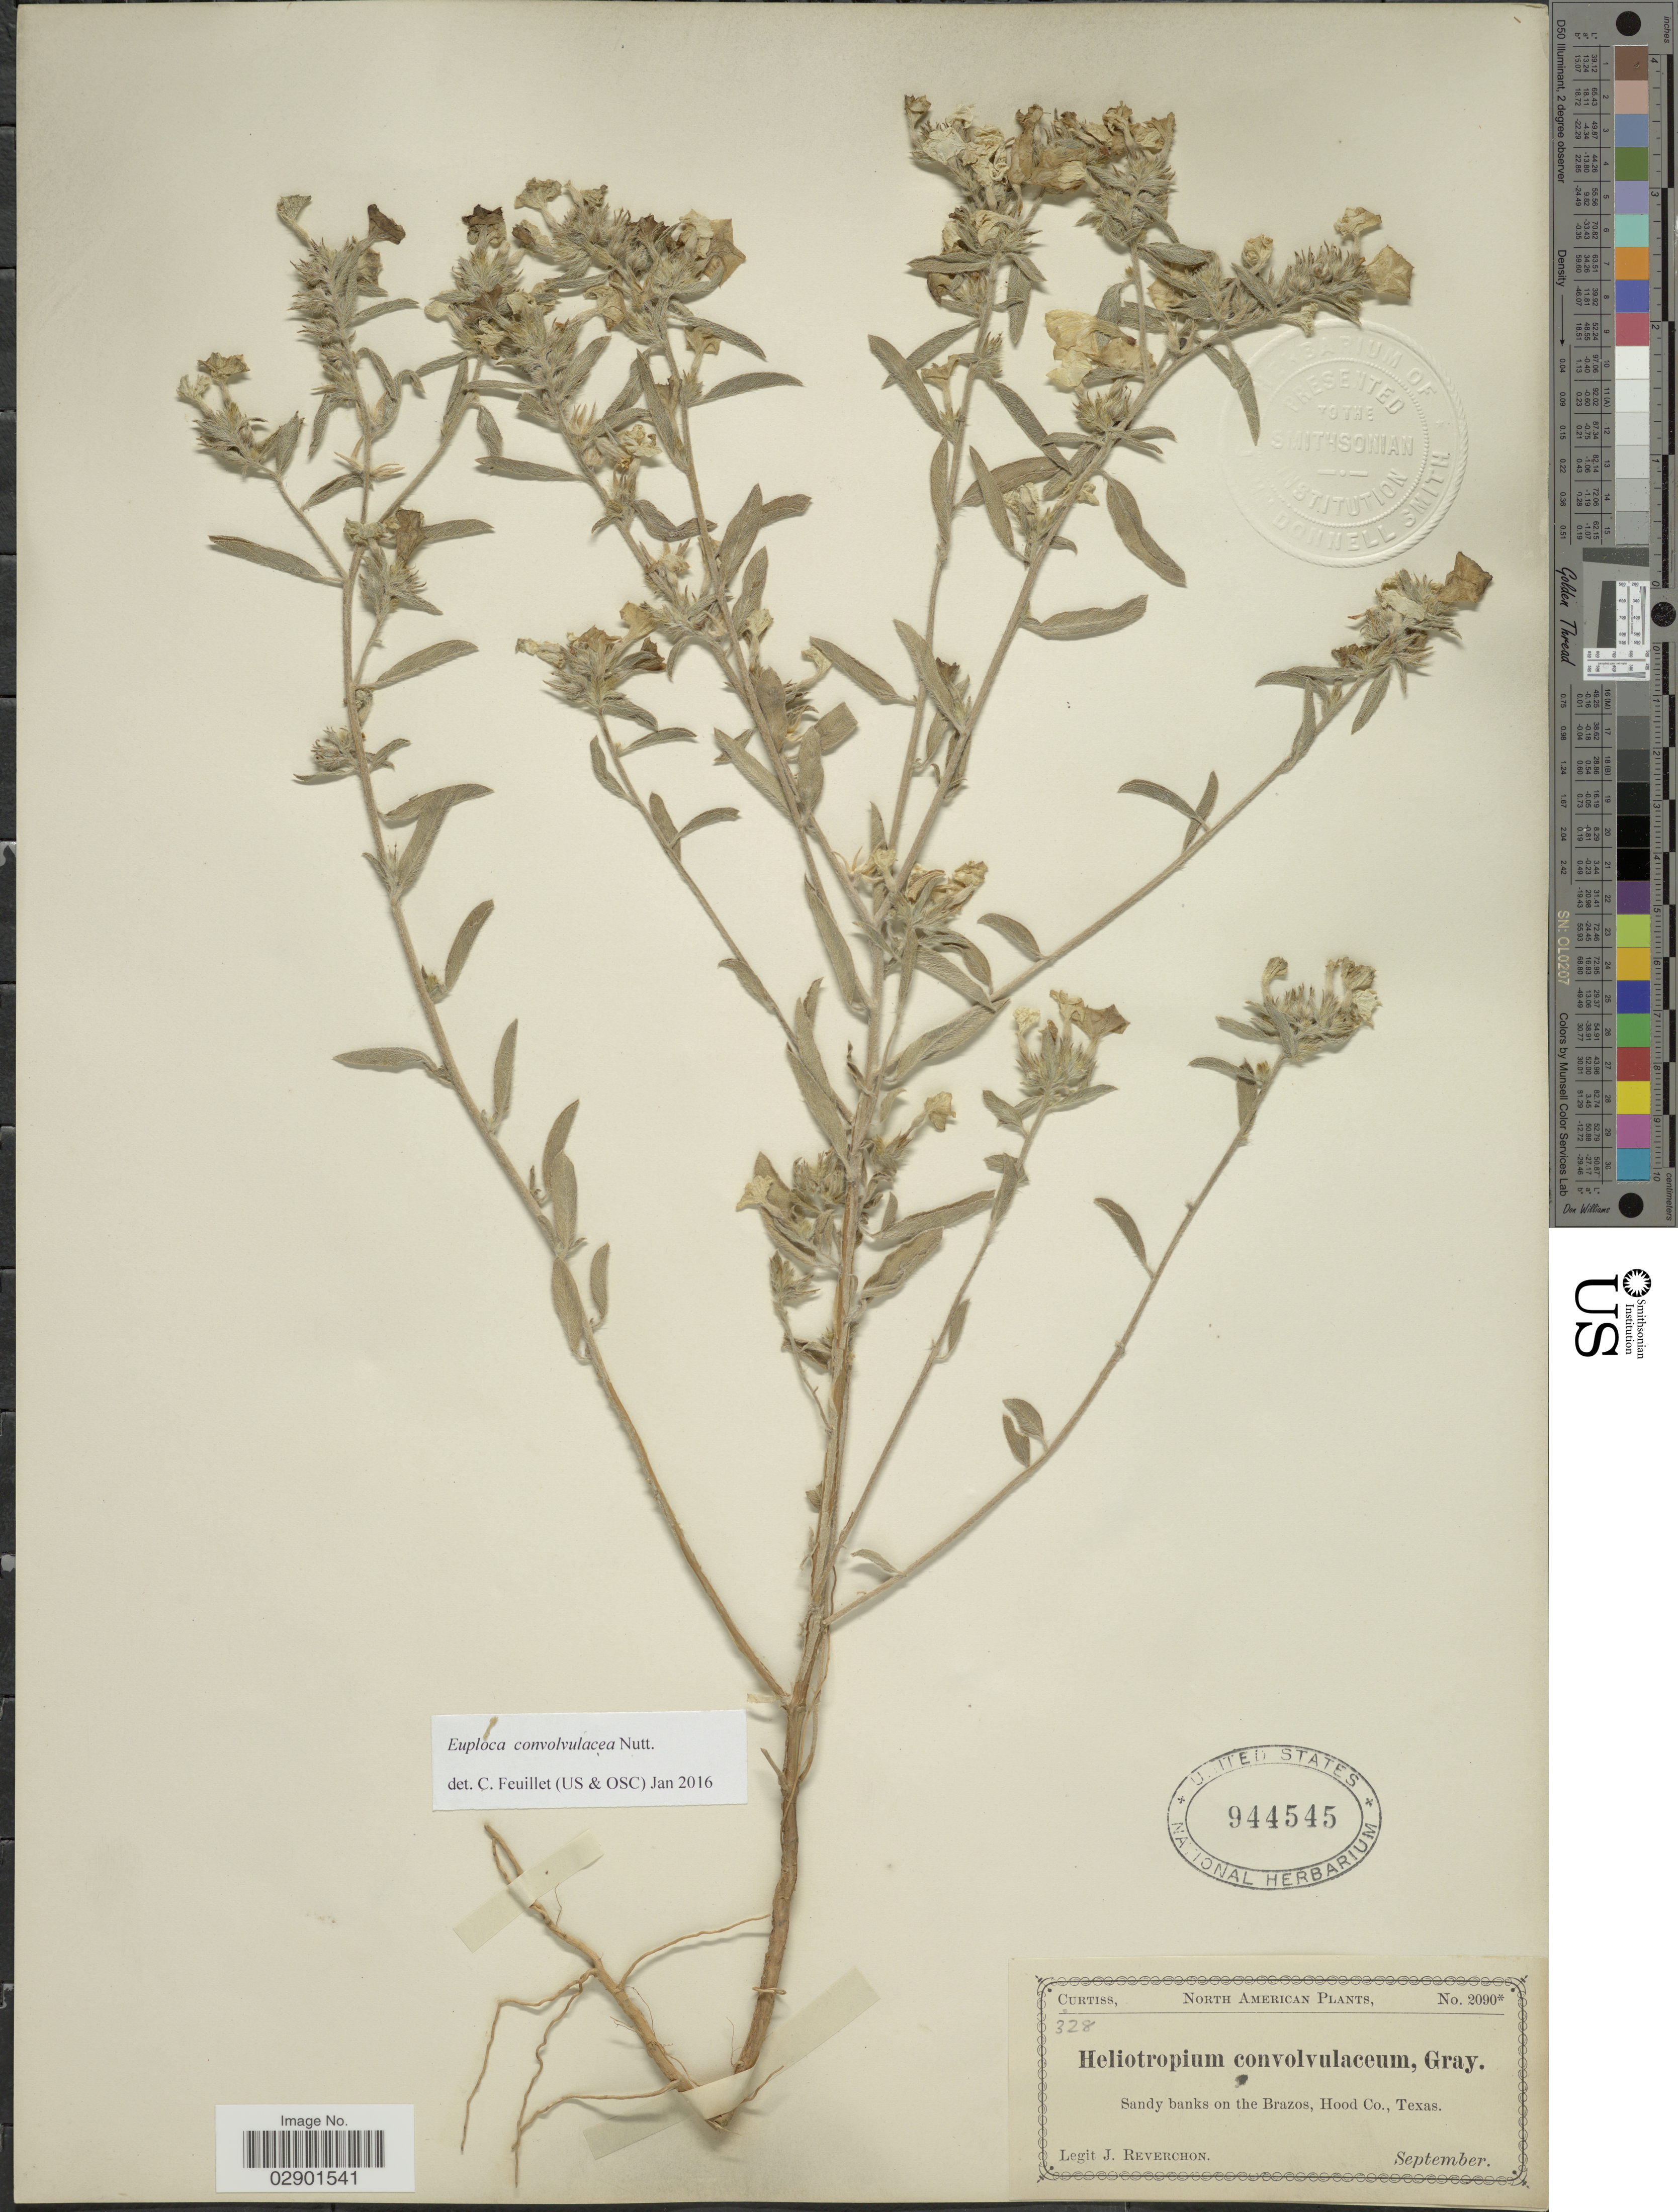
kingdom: Plantae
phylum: Tracheophyta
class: Magnoliopsida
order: Boraginales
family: Heliotropiaceae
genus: Euploca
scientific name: Euploca convolvulacea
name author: Nutt.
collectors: J. Reverchon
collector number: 2090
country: United States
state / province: Texas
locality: Sandy banks on the Brazos, Hood Co.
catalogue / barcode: US 944545